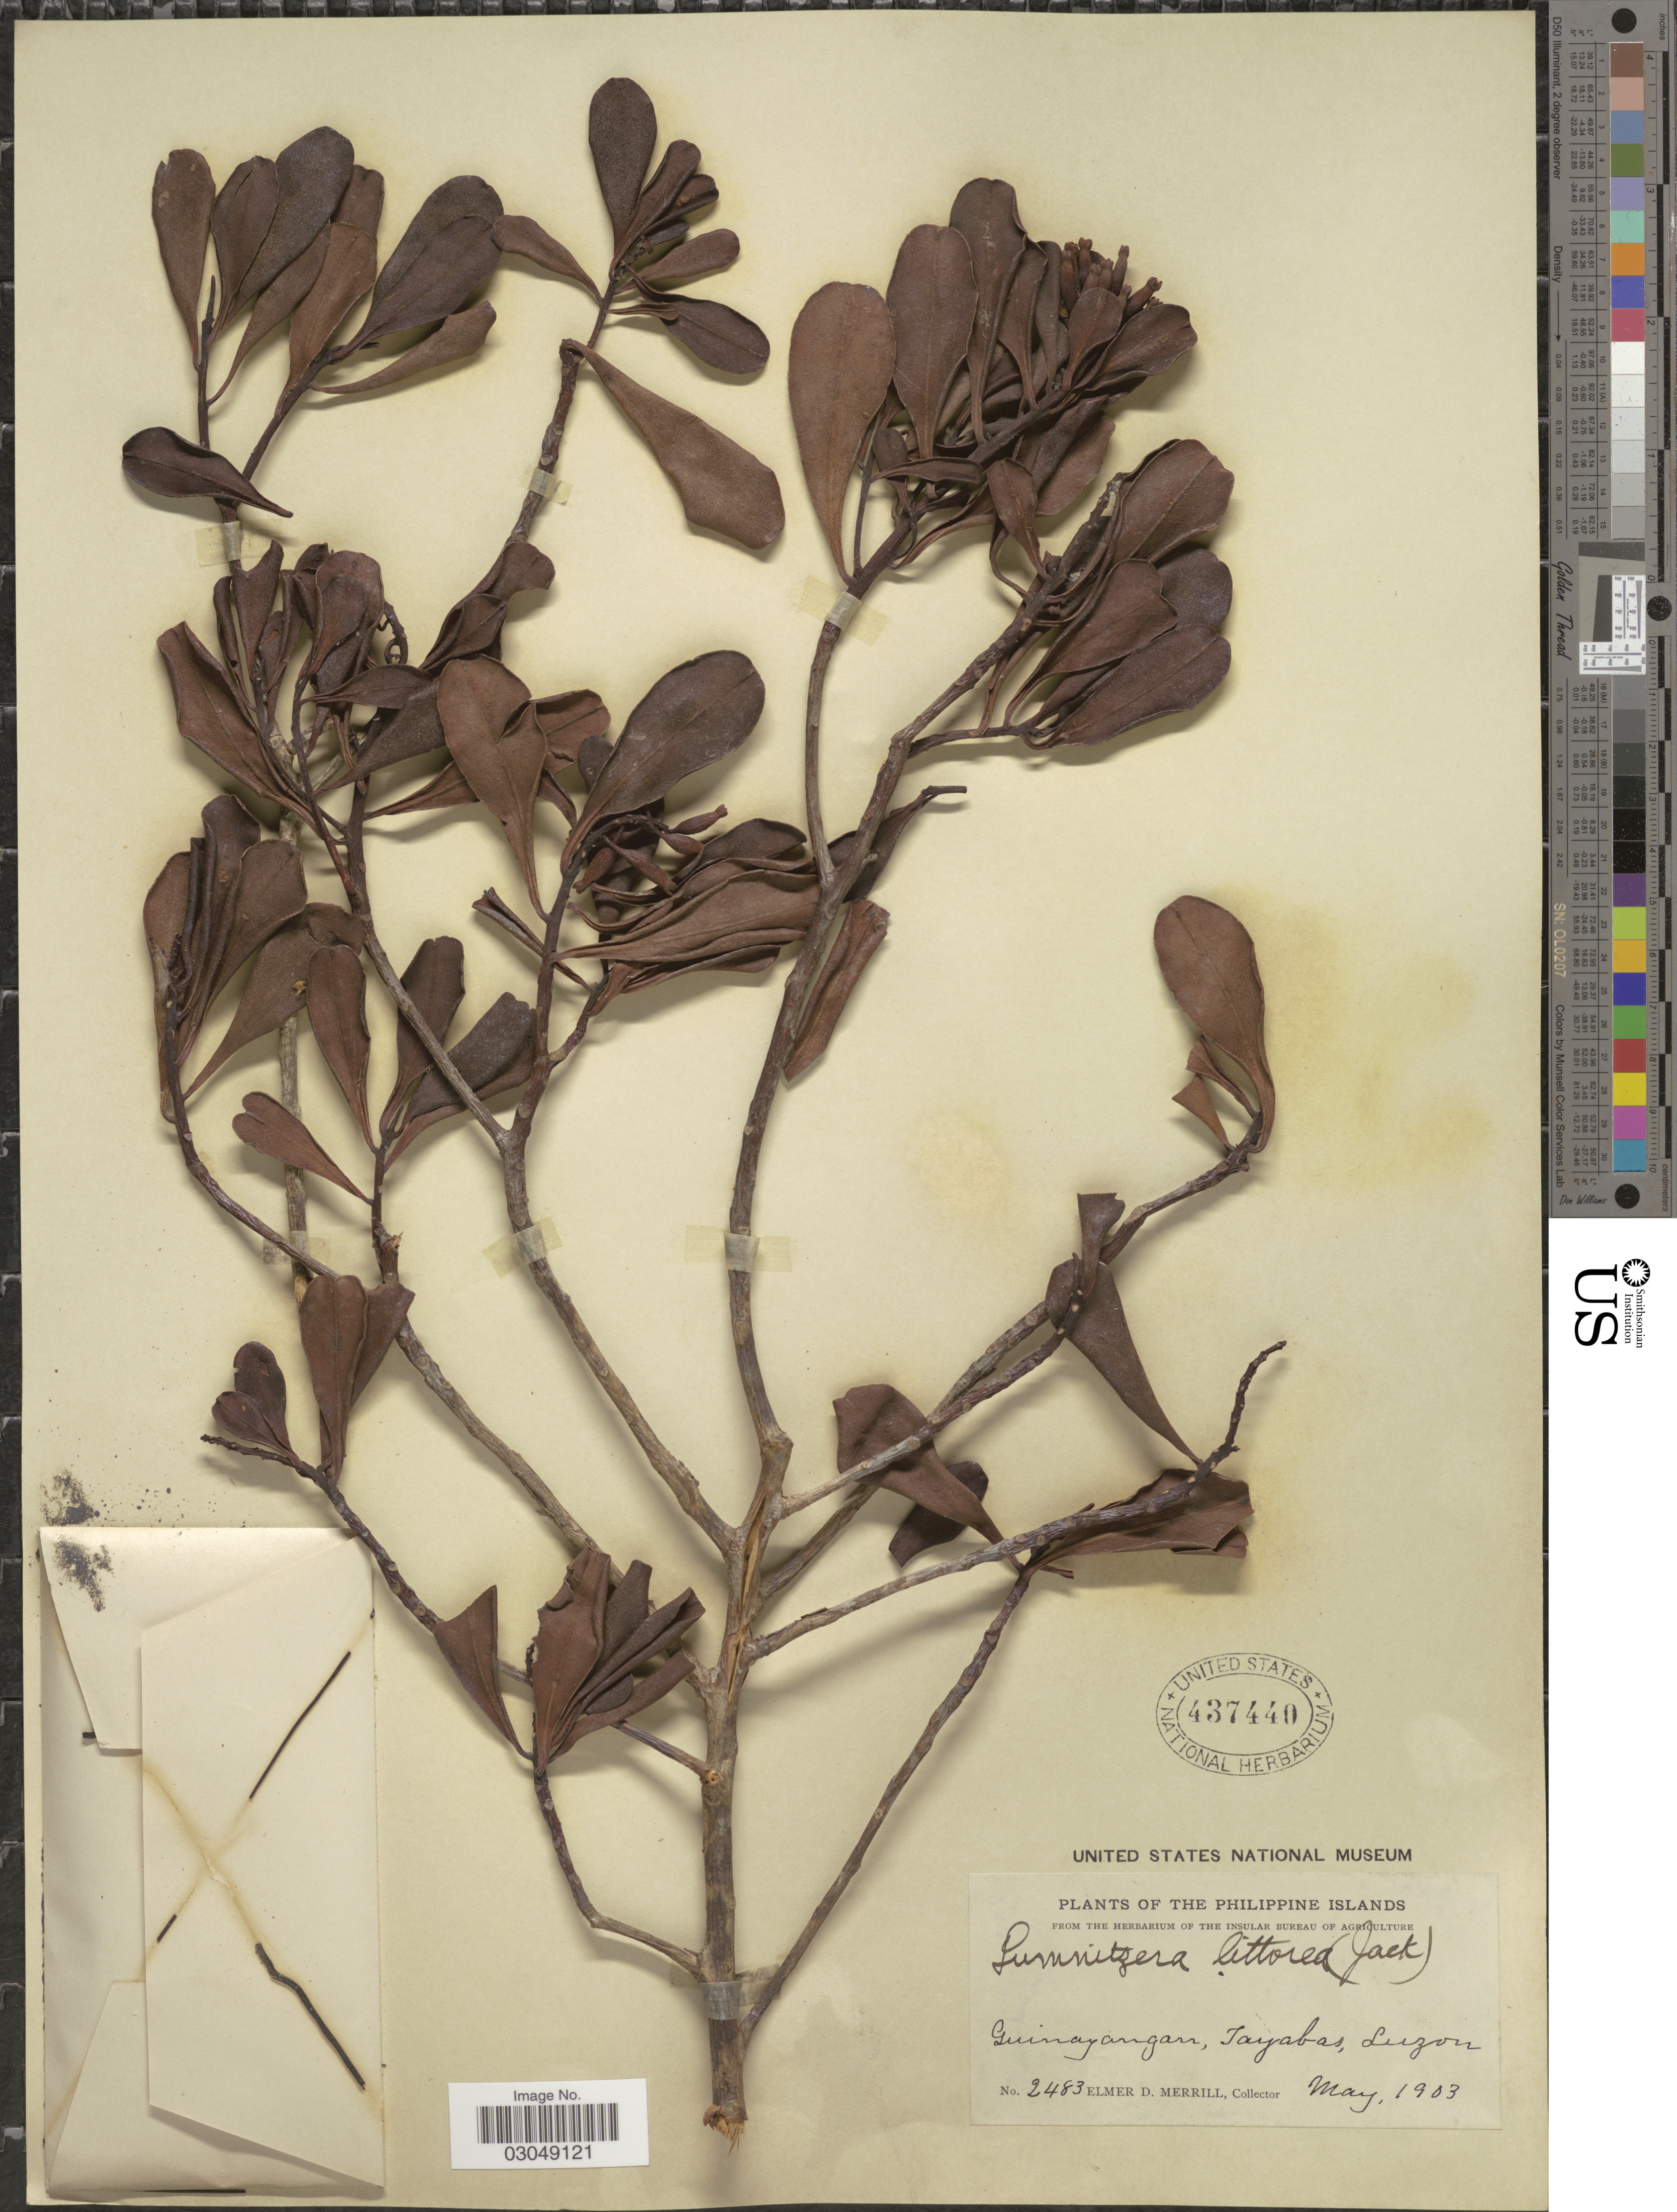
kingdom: Plantae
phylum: Tracheophyta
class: Magnoliopsida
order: Myrtales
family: Combretaceae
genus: Lumnitzera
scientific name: Lumnitzera littorea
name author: (Jack) Voight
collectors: E. D. Merrill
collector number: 2483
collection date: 1903-05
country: Philippines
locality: Guinayangan, Tayabas, Luzon.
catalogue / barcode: US 437440